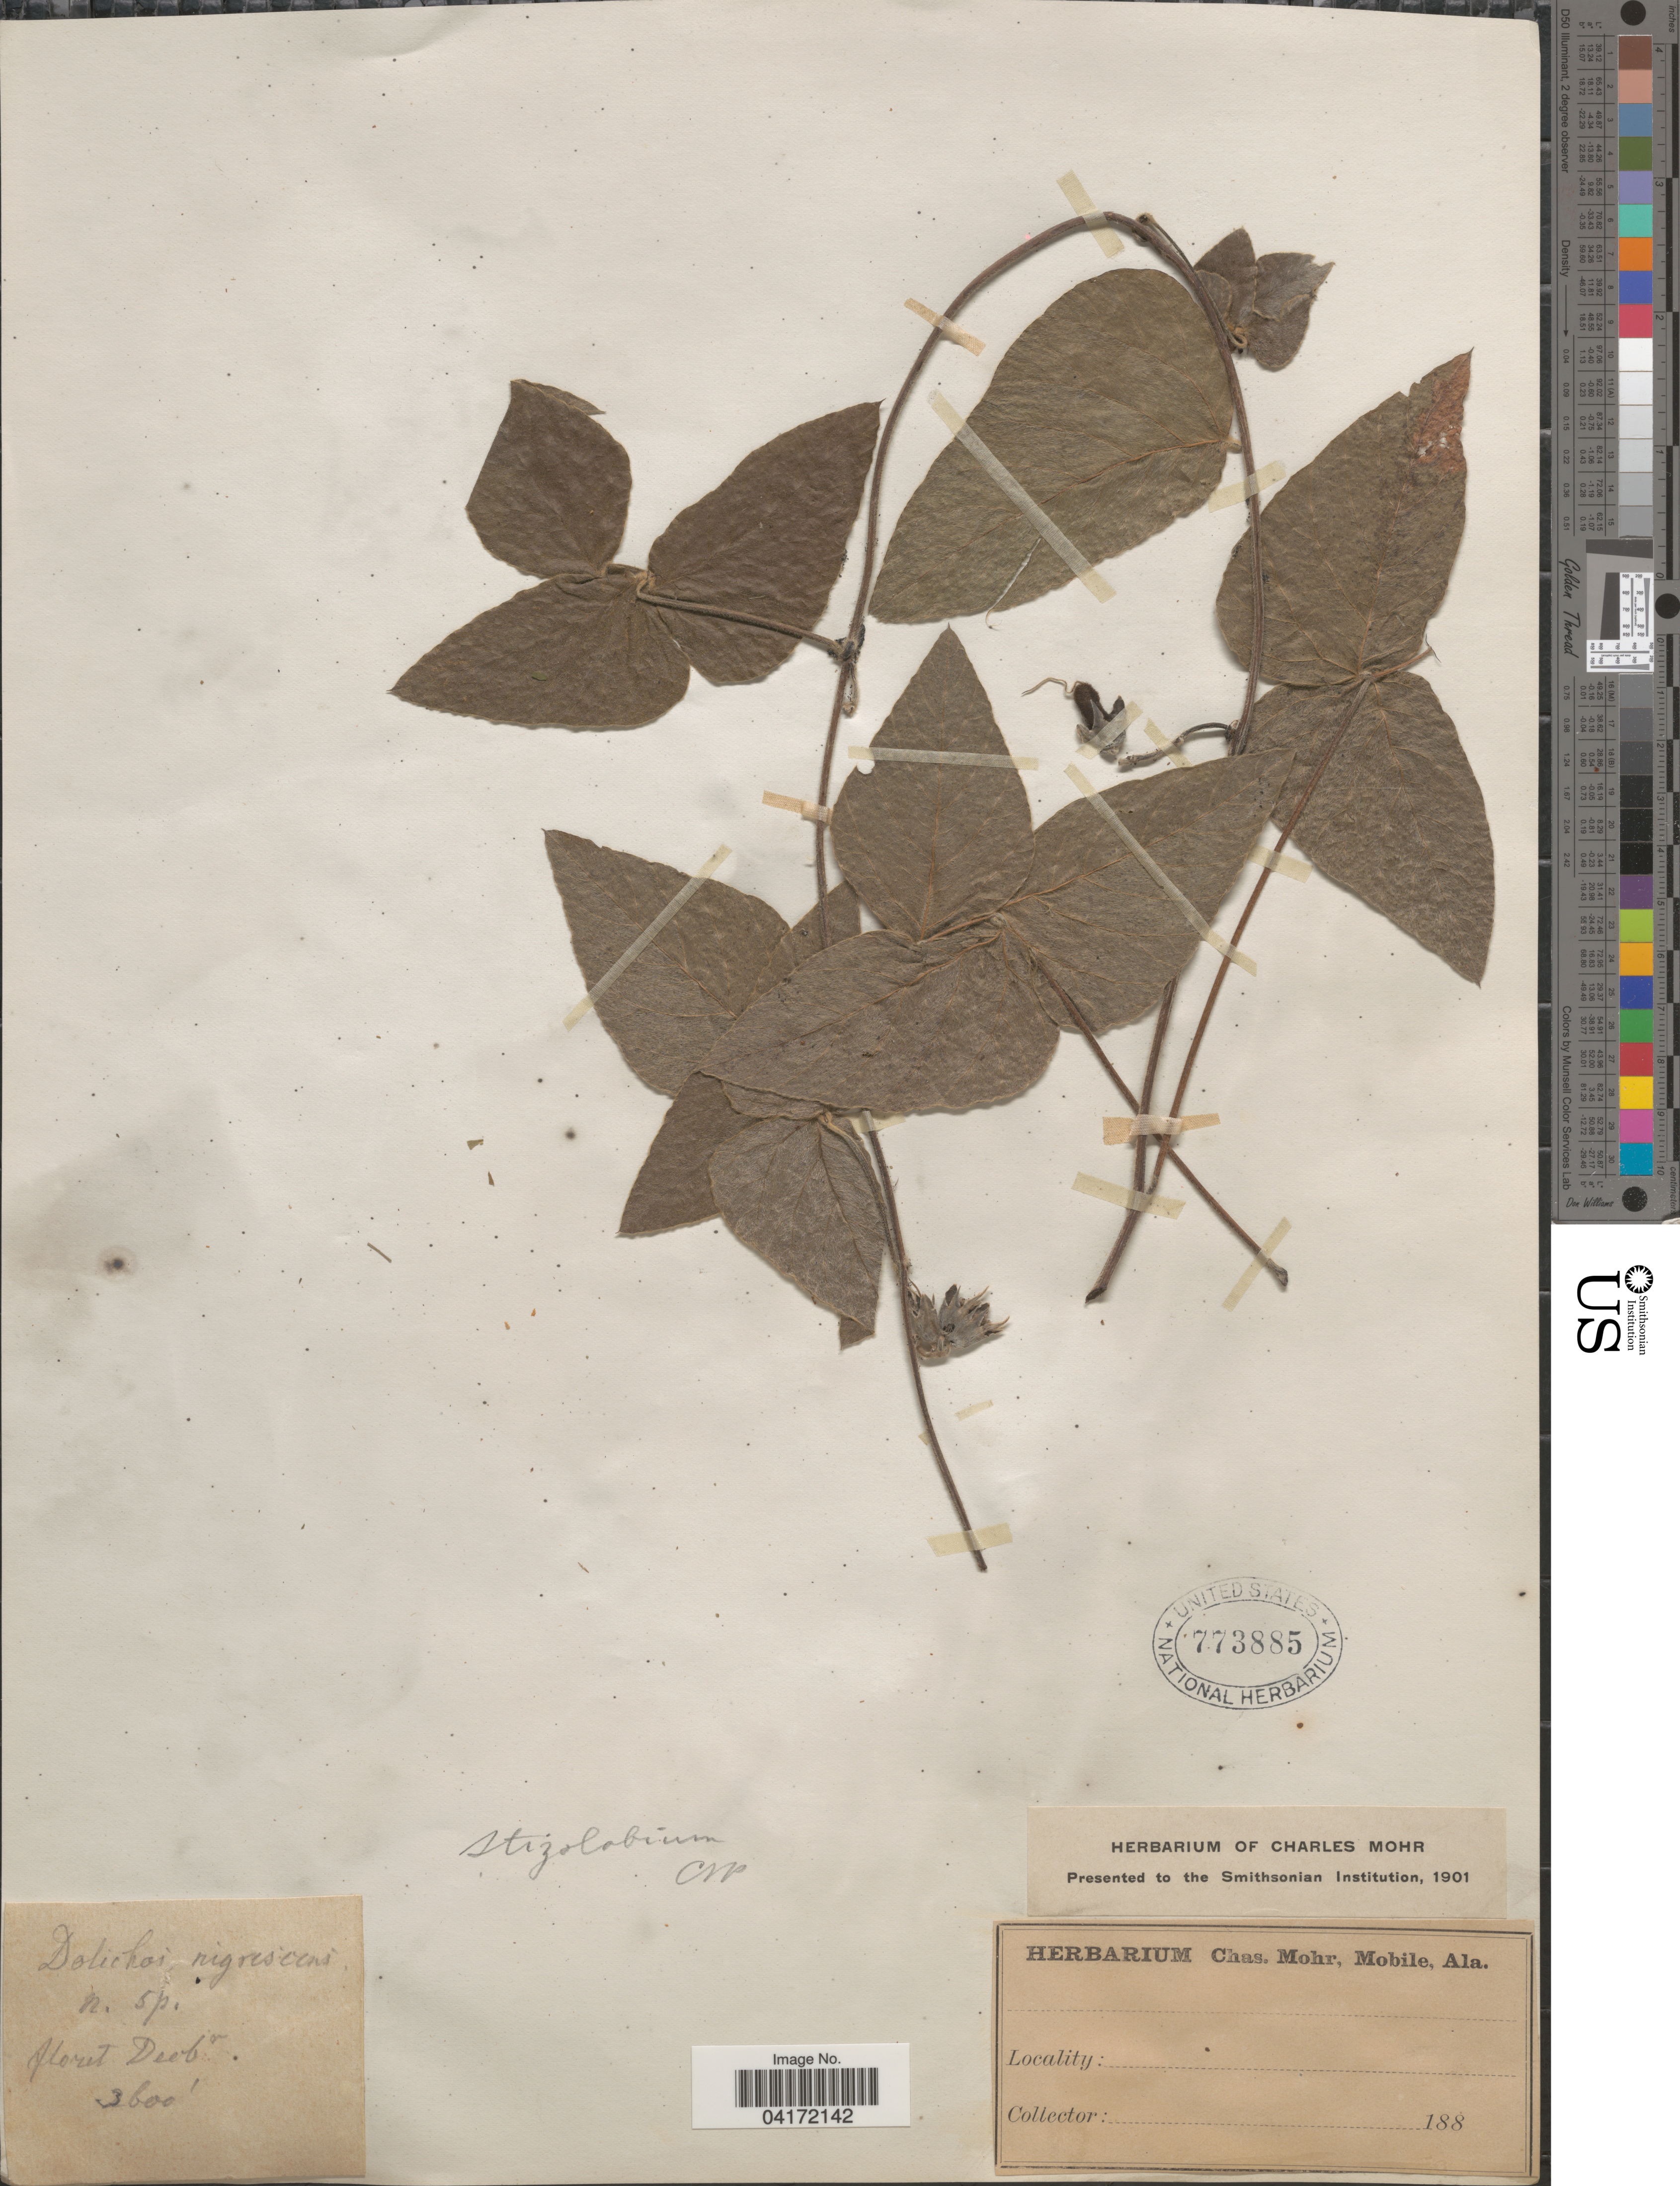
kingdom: Plantae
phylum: Tracheophyta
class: Magnoliopsida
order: Fabales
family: Fabaceae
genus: Mucuna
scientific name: Mucuna pruriens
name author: (L.) DC.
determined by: Strong, Mark T., (BOT), Smithsonian Institution - National Museum of Natural History (UNITED STATES)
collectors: Mohr, C. T. (herbarium)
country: United States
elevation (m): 1097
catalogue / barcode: US 773885